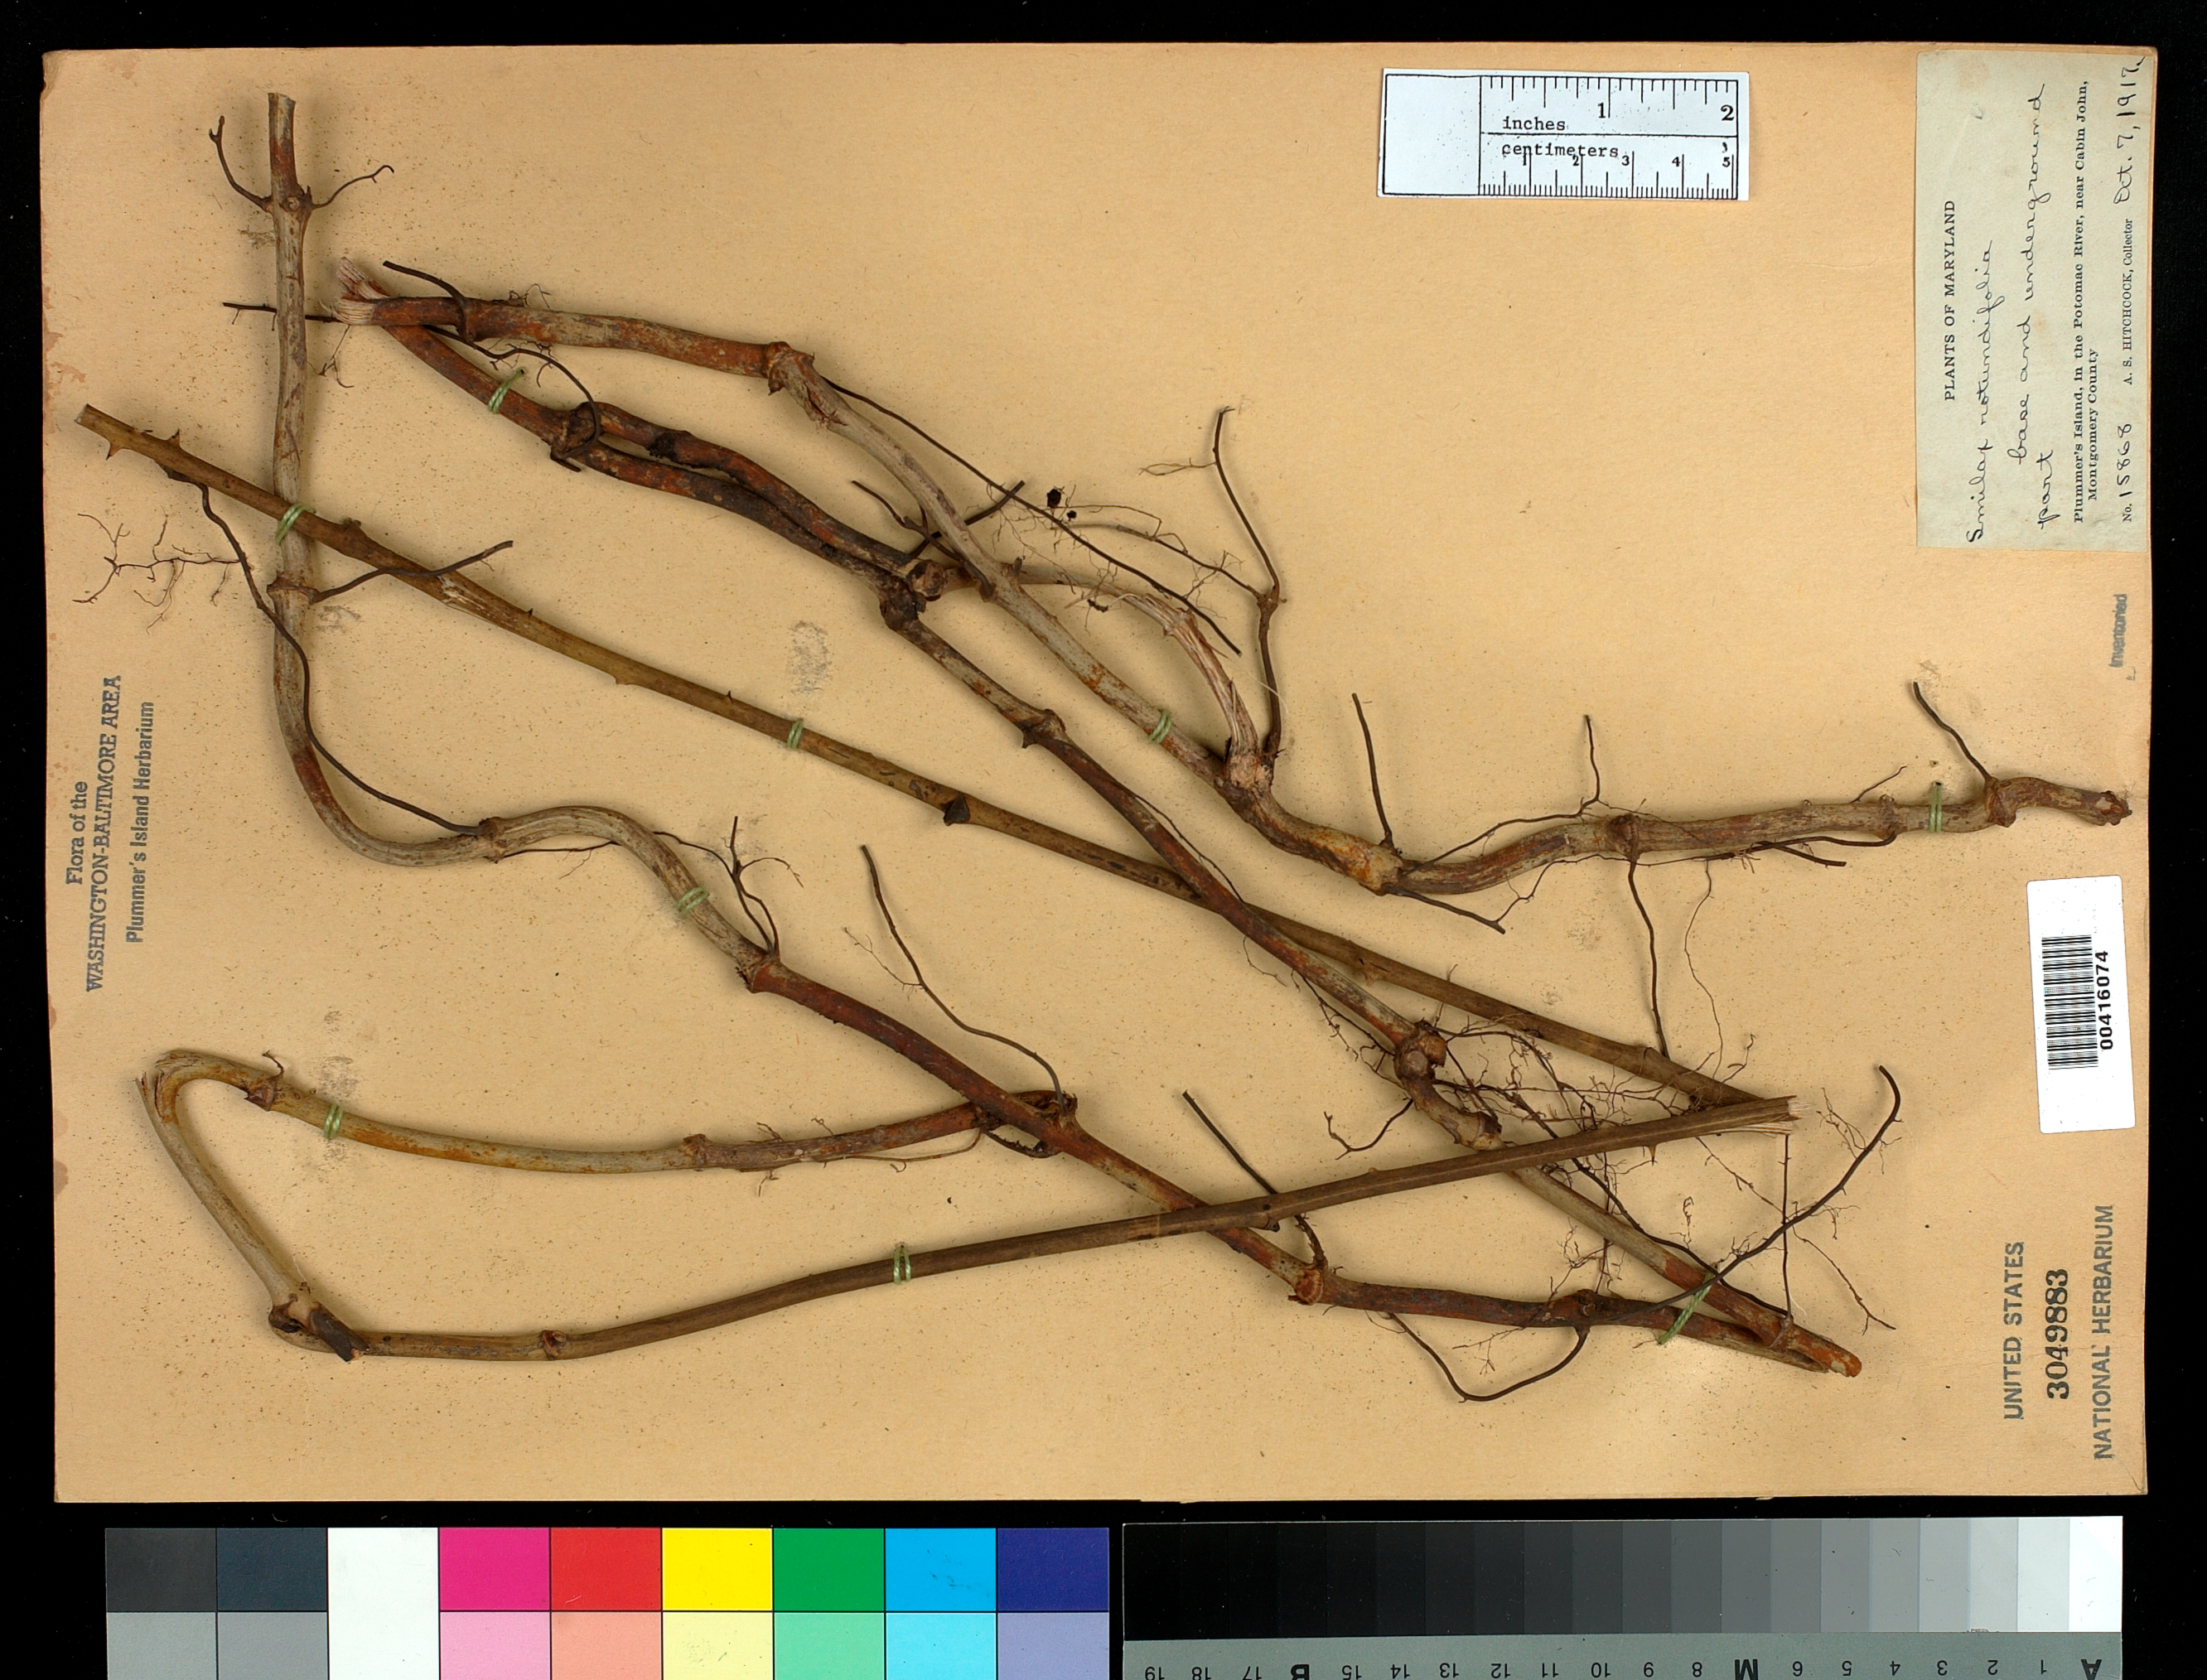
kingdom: Plantae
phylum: Tracheophyta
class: Liliopsida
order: Liliales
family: Smilacaceae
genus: Smilax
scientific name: Smilax rotundifolia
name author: L.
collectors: A. S. Hitchcock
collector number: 15868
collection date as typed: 07 Oct 1917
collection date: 1917-10-07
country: United States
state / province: Maryland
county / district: Montgomery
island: Plummers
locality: Plummer's Island C. & O. Canal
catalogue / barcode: US 3049883